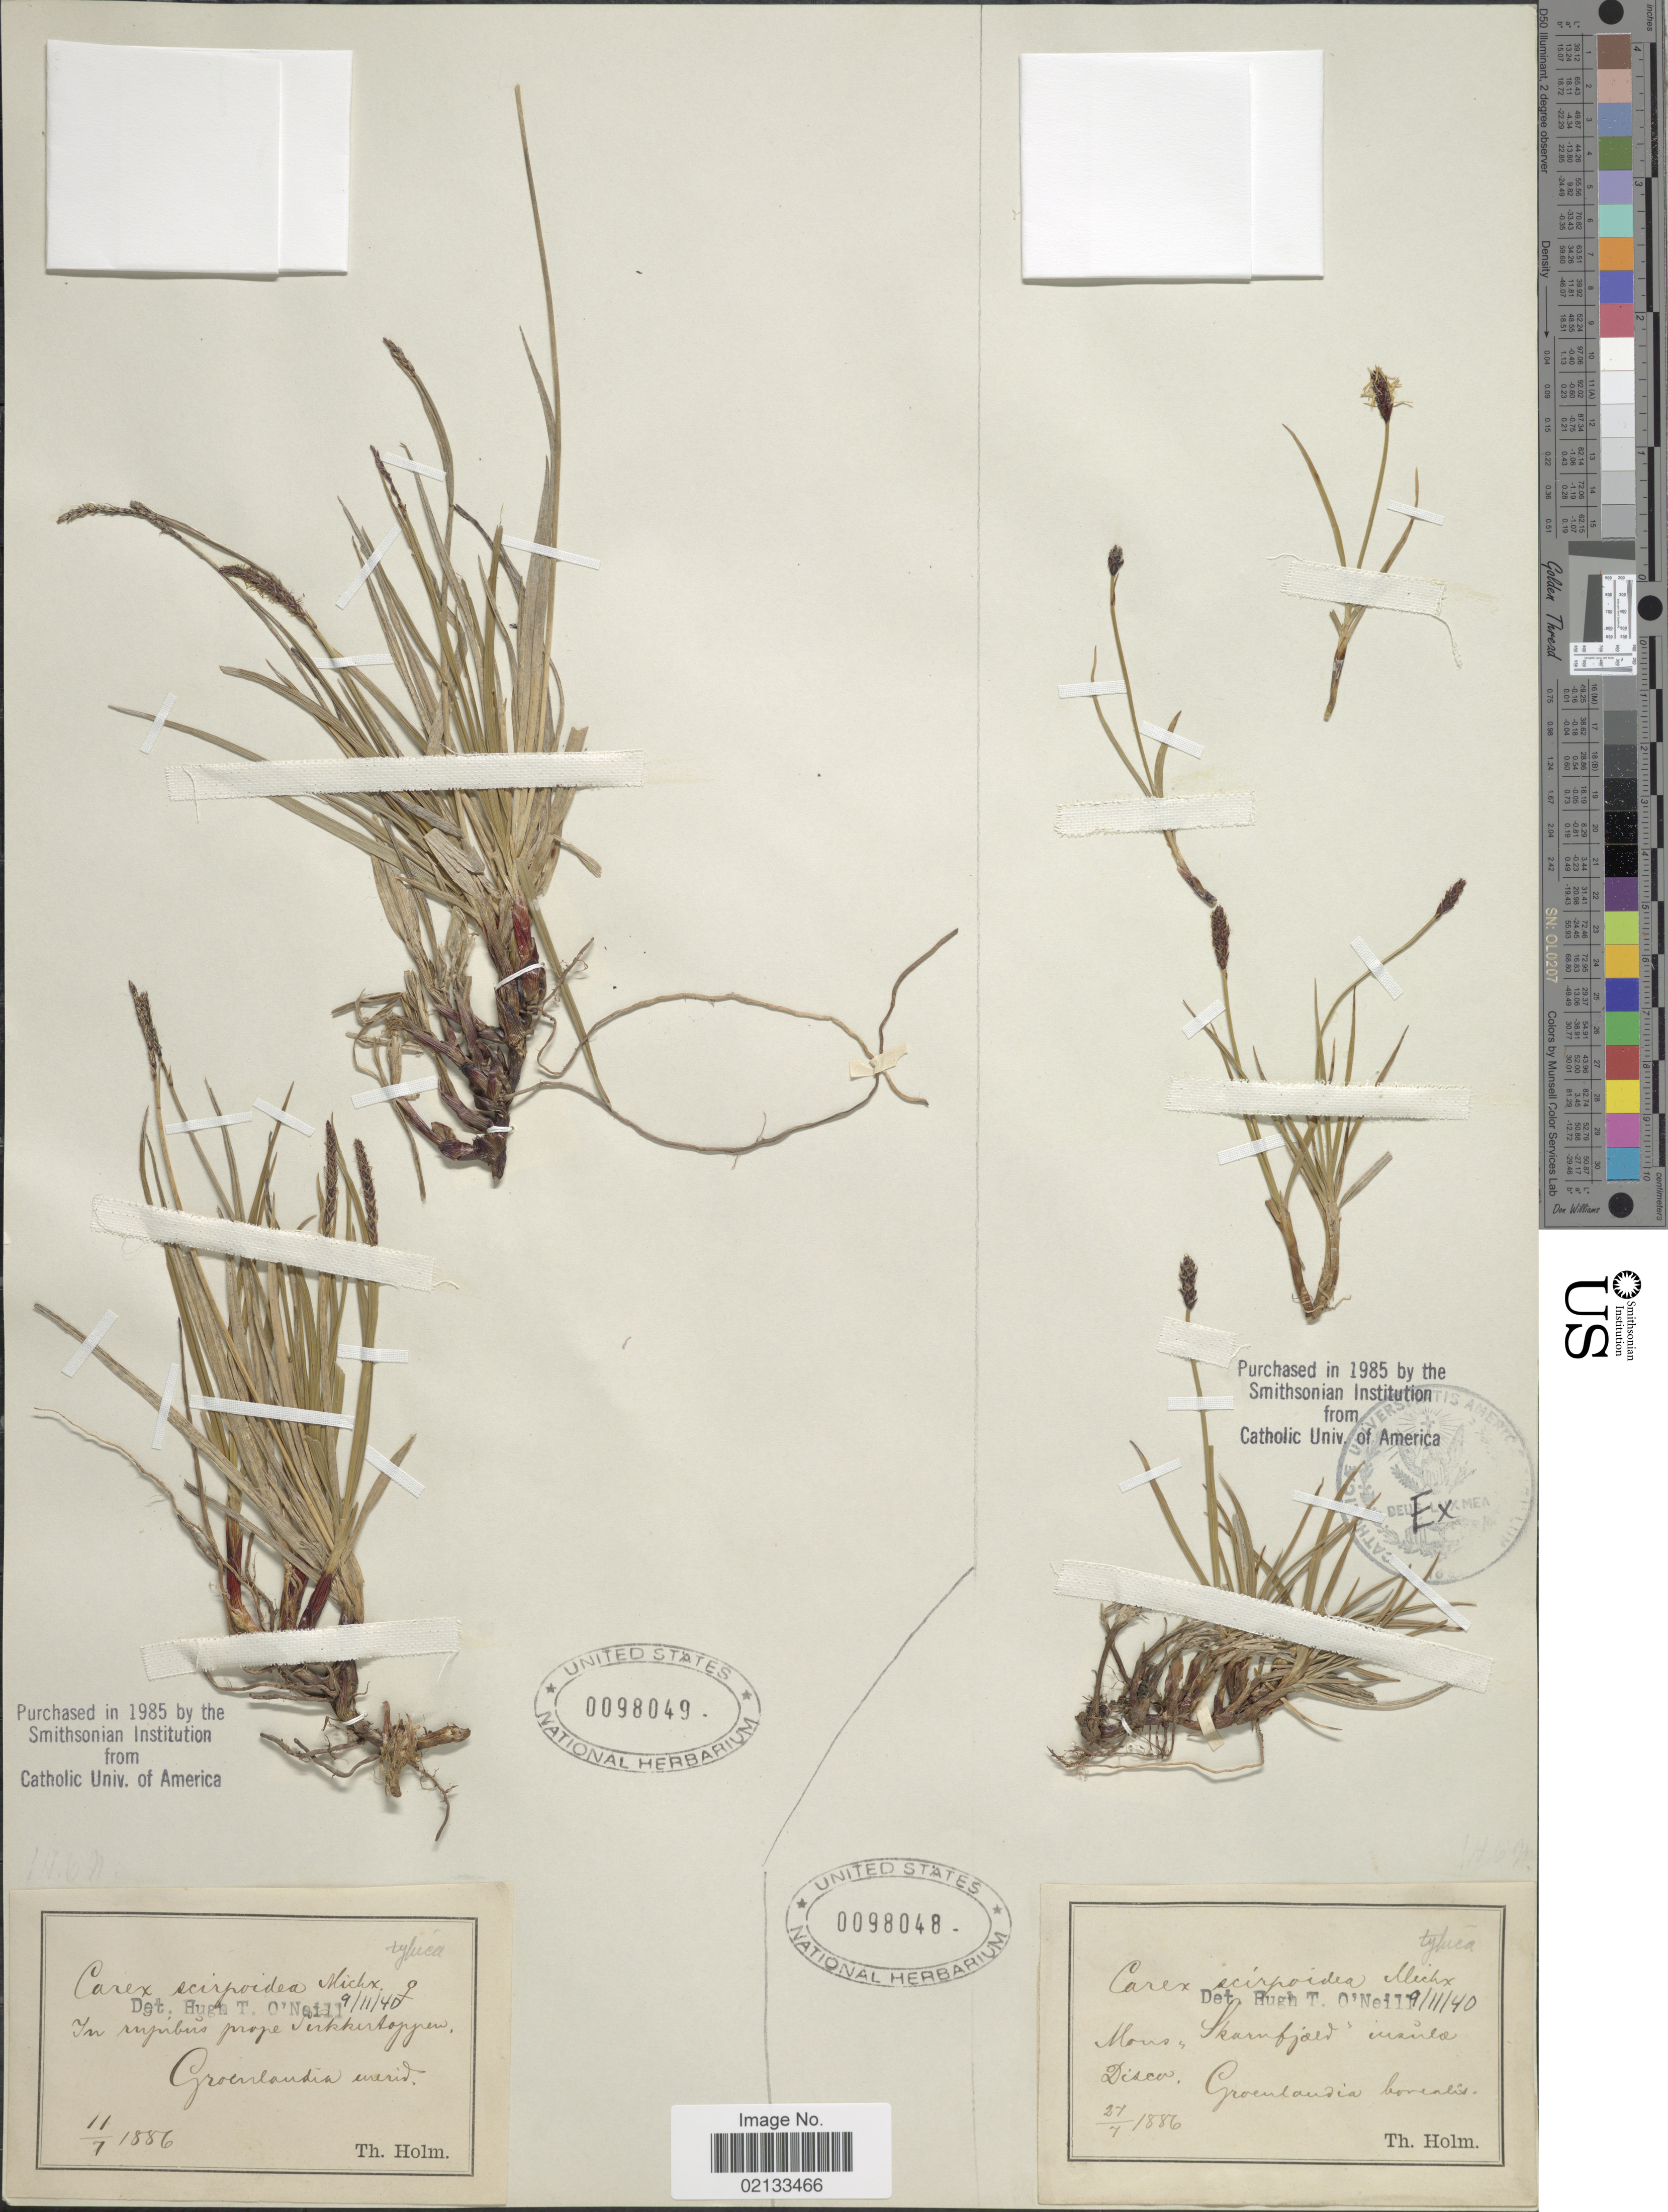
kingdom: Plantae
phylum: Tracheophyta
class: Liliopsida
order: Poales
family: Cyperaceae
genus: Carex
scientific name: Carex scirpoidea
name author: Michx.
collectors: T. Holm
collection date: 1886-07-11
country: Greenland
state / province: Qeqqata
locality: In rupibus prope Sukkertoppen, Groenlandia merid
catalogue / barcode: US 98049-2